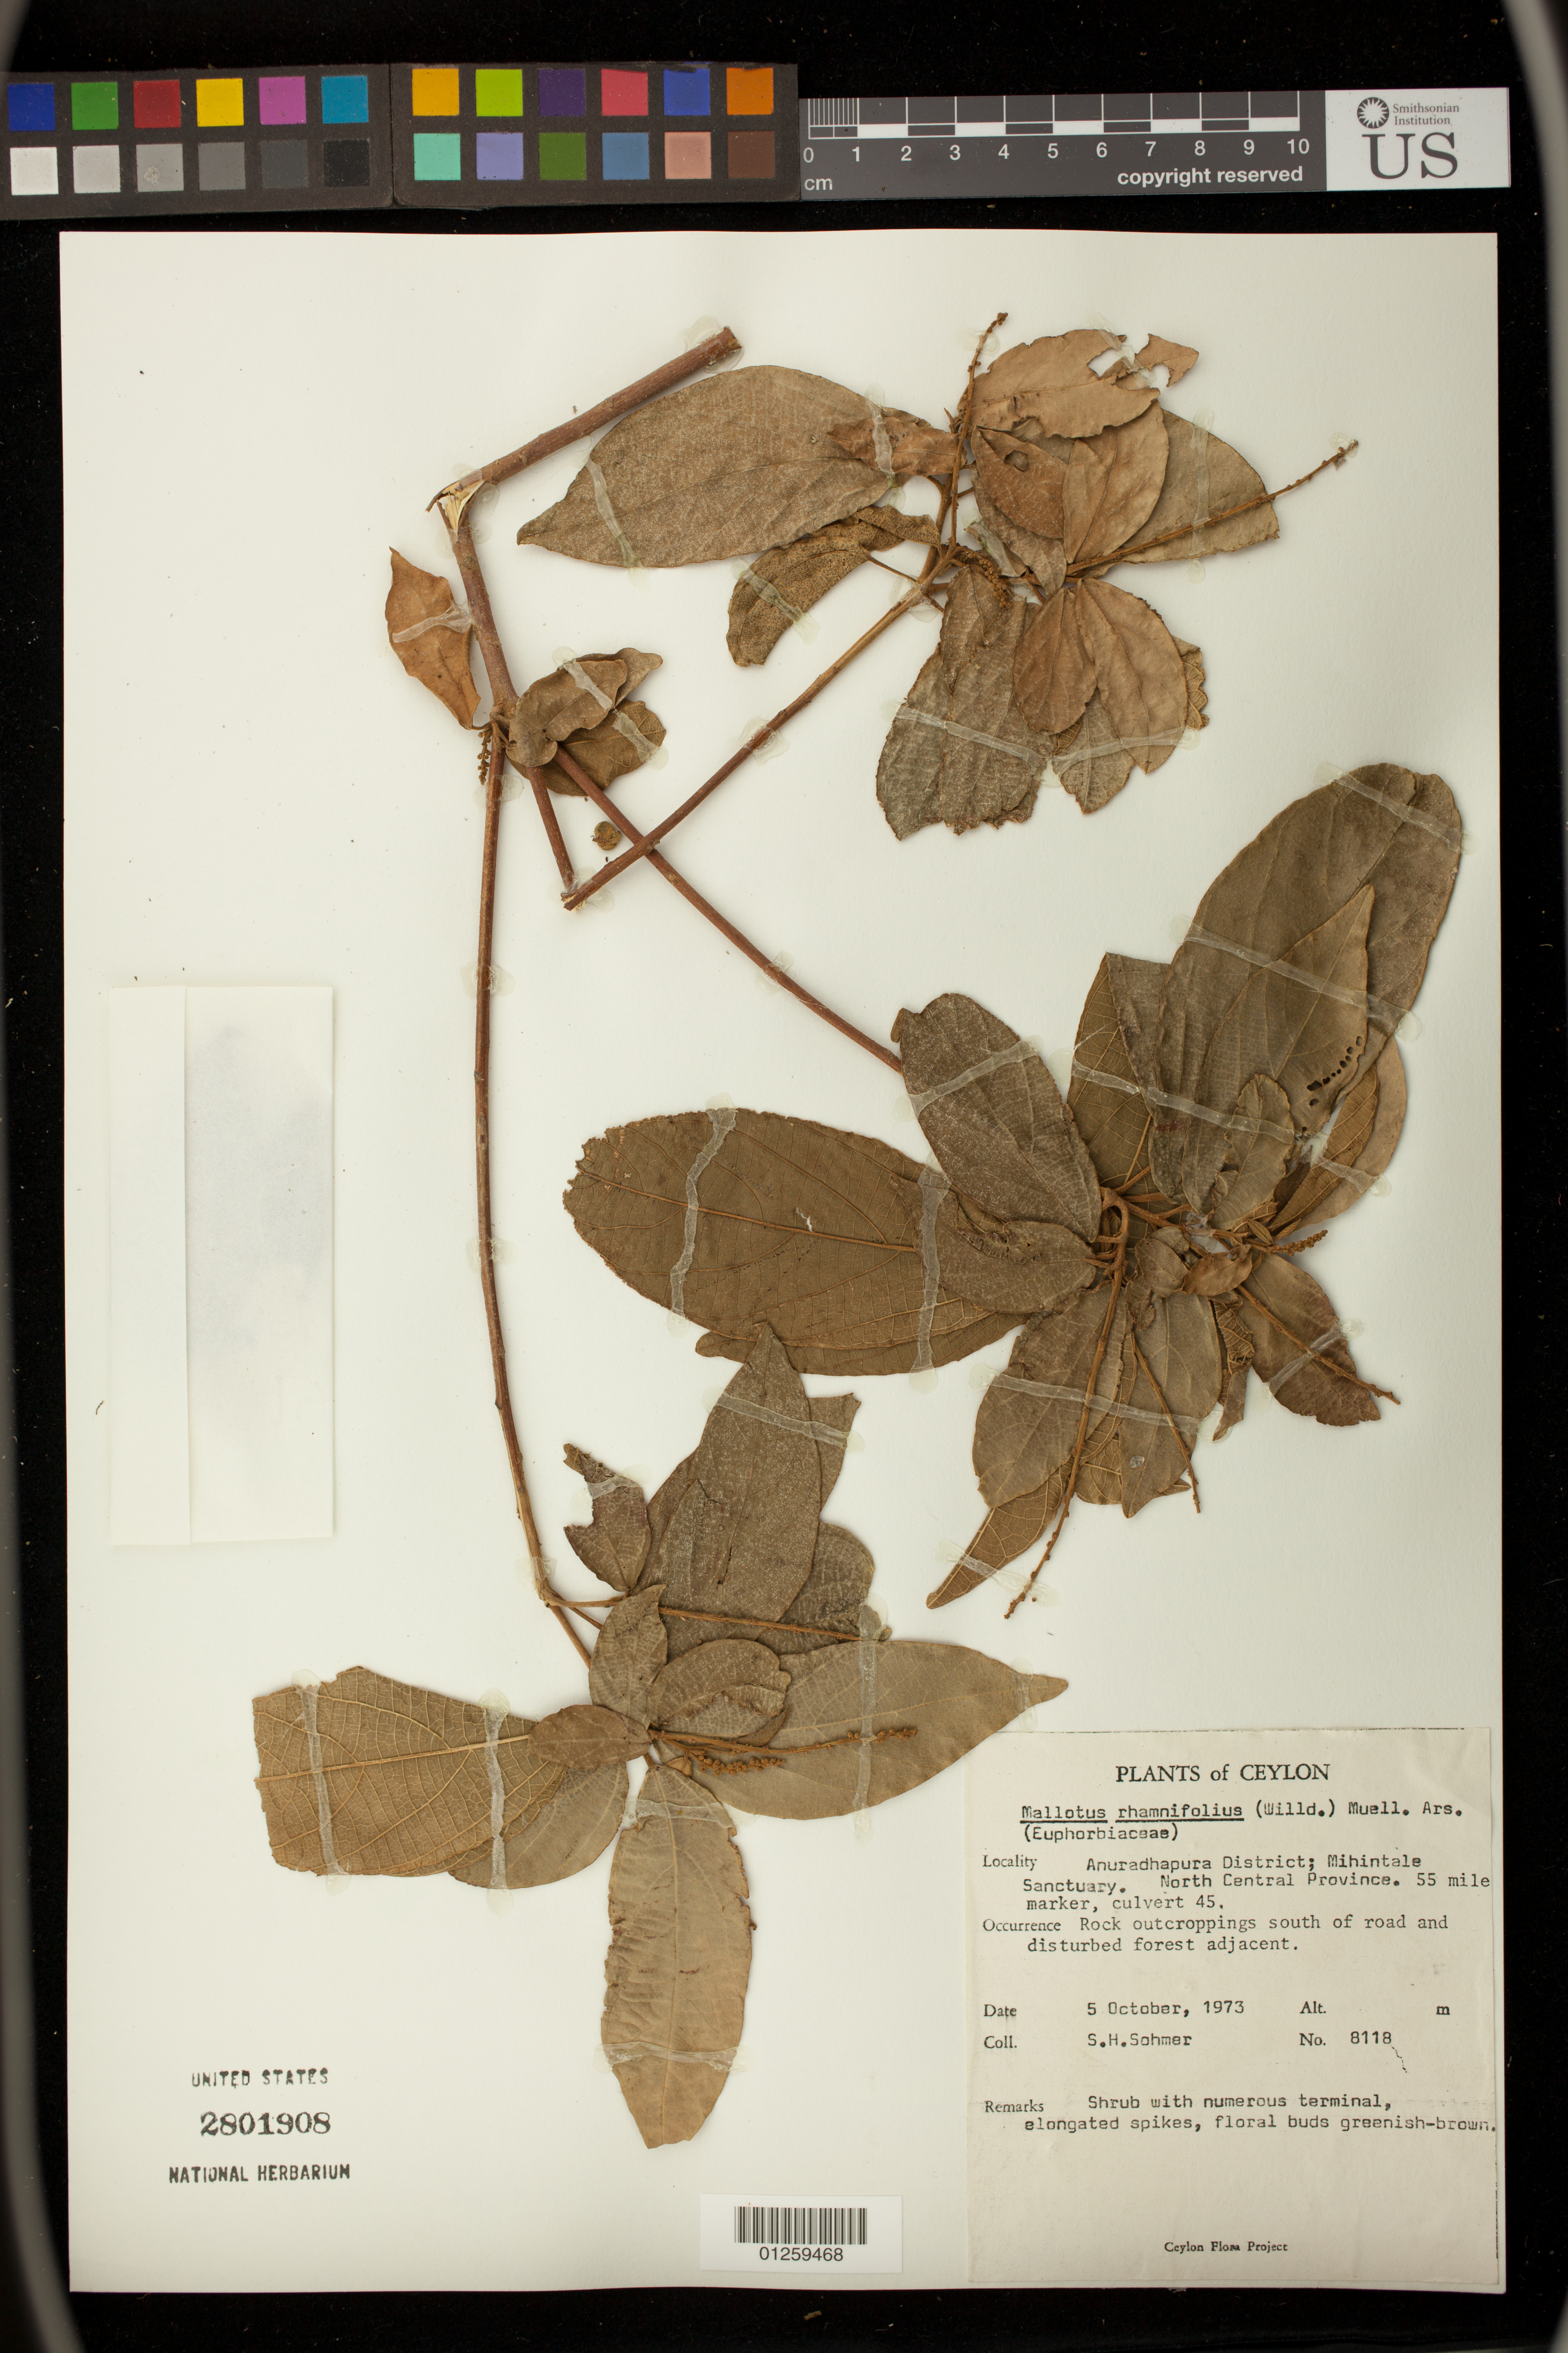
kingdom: Plantae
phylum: Tracheophyta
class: Magnoliopsida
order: Malpighiales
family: Euphorbiaceae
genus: Mallotus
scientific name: Mallotus rhamnifolius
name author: (Willd.) Müll. Arg.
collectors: S. H. Sohmer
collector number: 8118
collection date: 1973-10-05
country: Sri Lanka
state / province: North Central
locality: Anuradhapura District; Mihintale Sanctuary .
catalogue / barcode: US 2801908